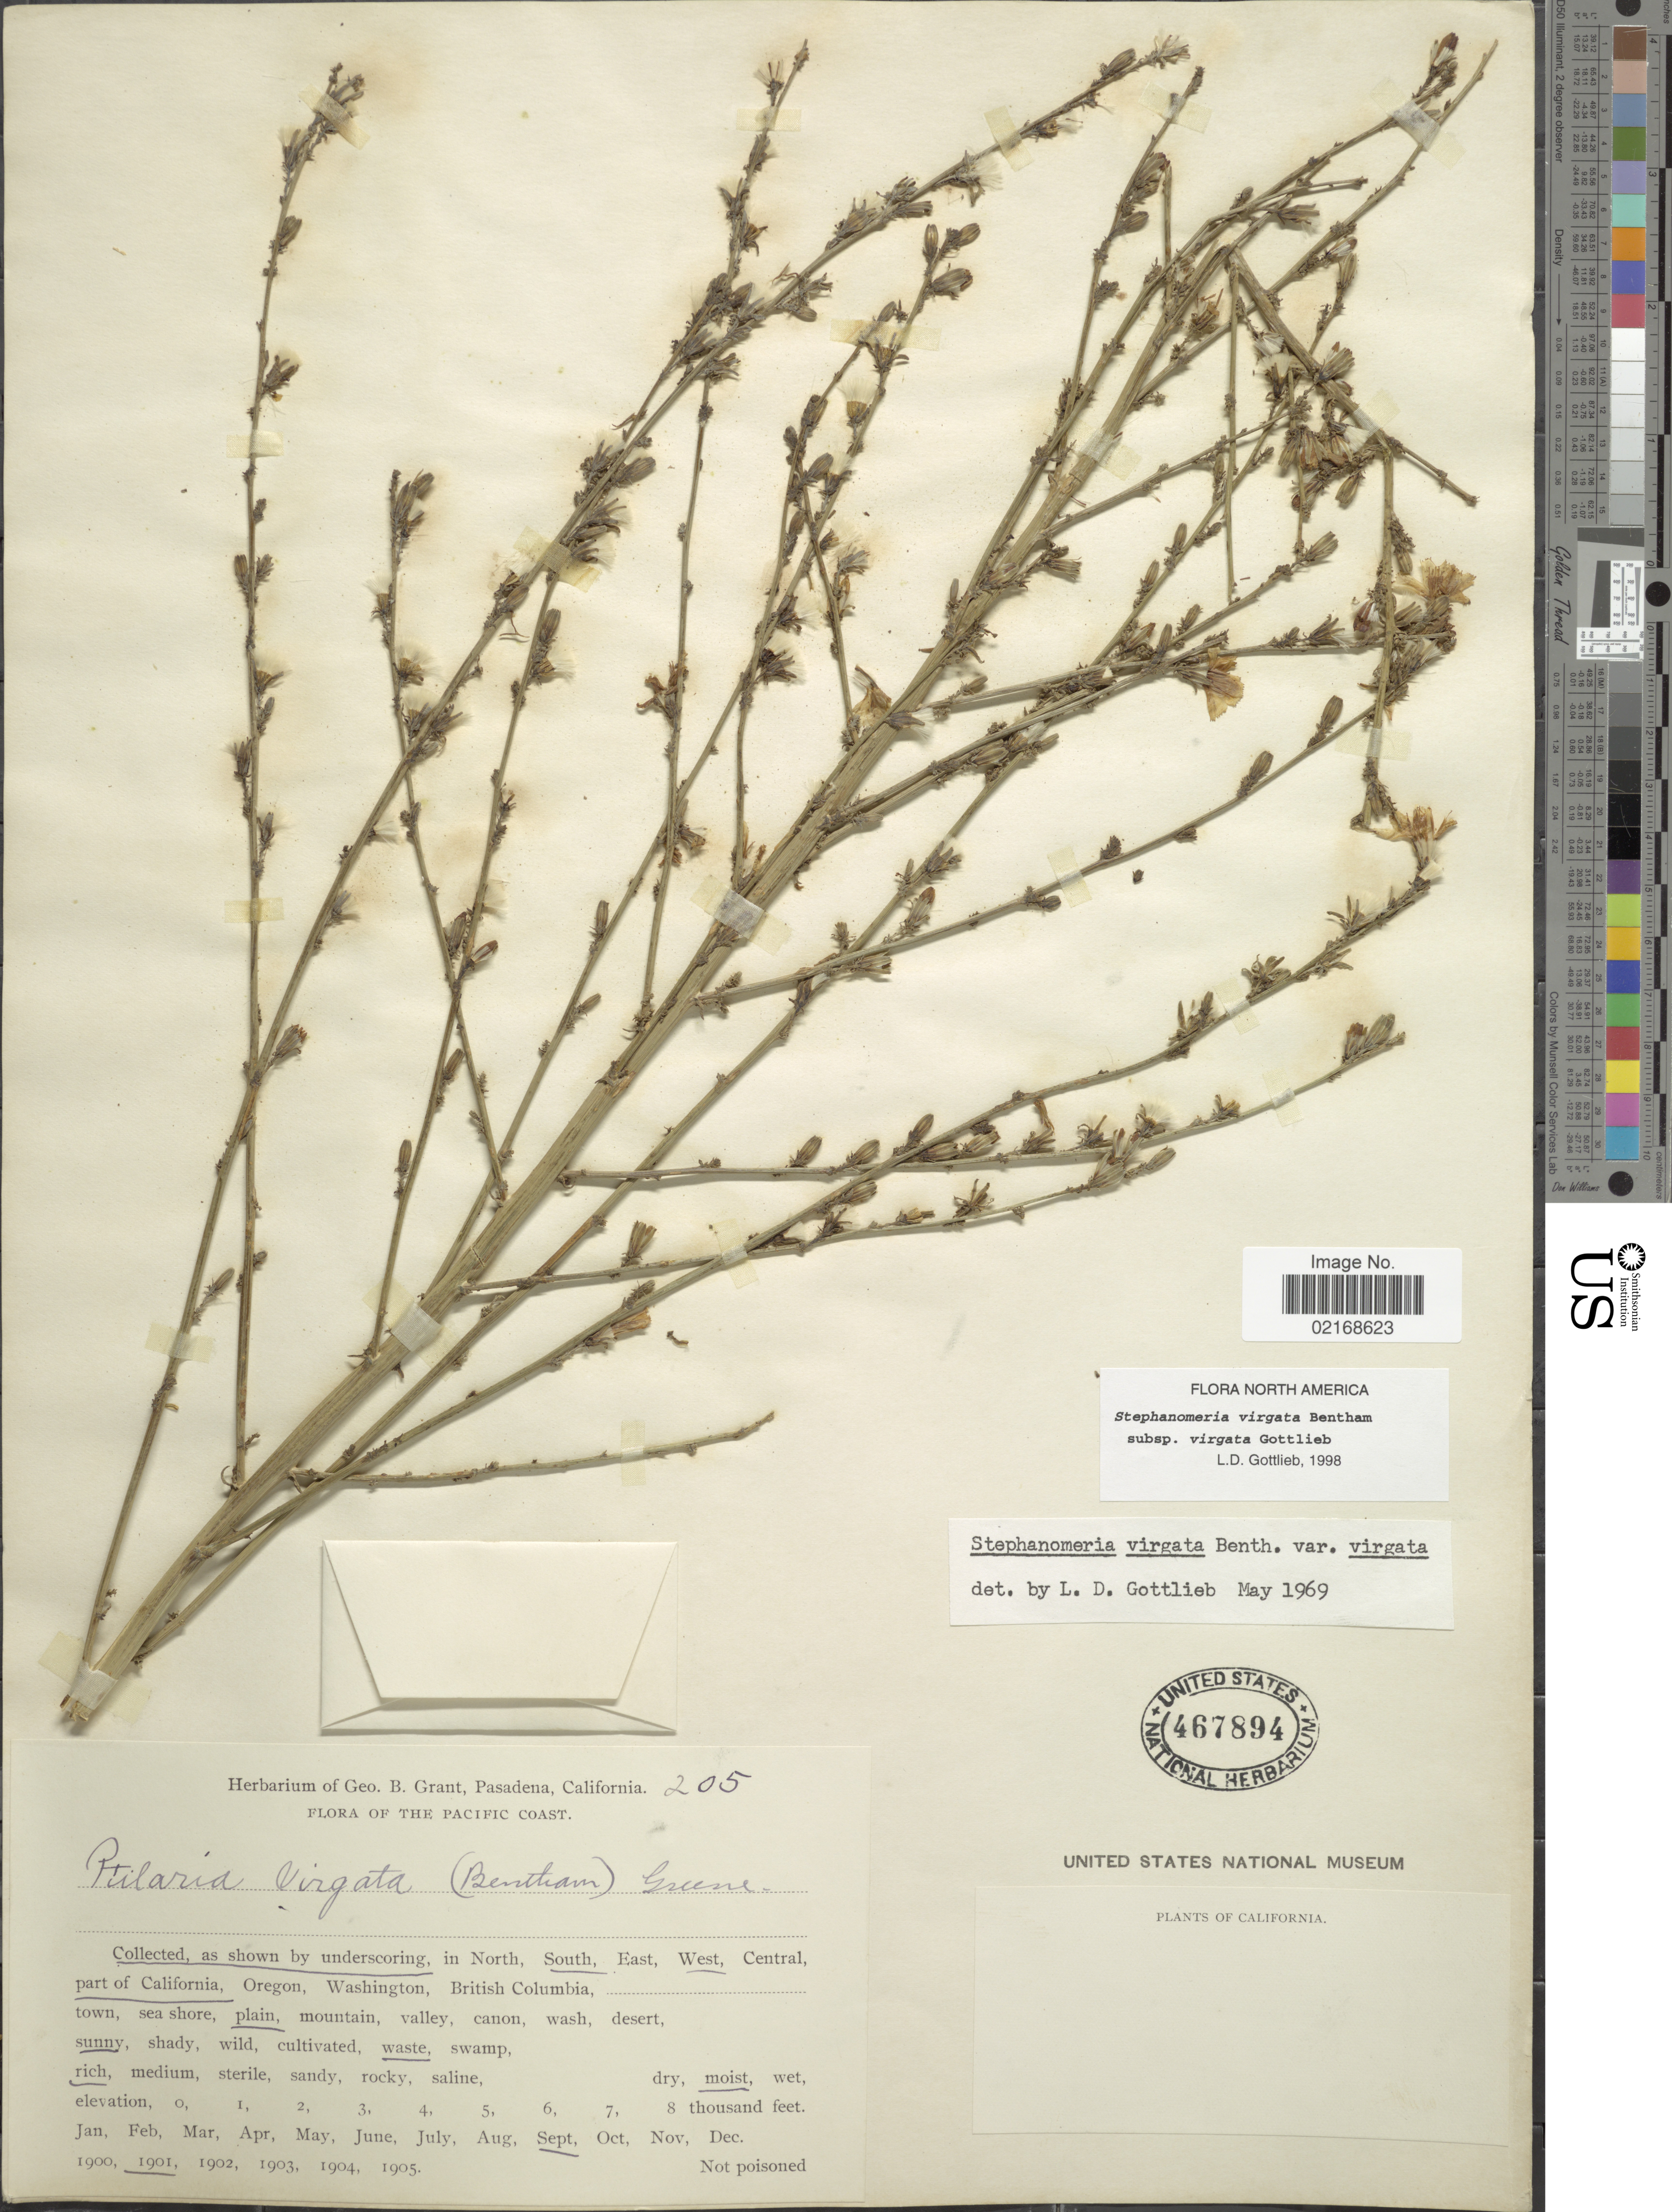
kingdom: Plantae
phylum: Tracheophyta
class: Magnoliopsida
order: Asterales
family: Asteraceae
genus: Stephanomeria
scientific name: Stephanomeria virgata subsp. virgata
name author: Benth.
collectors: ex herb. Geo. B. Grant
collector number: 205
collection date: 1901-09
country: United States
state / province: California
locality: The Pacific Coast, South West part of California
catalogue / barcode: US 467894